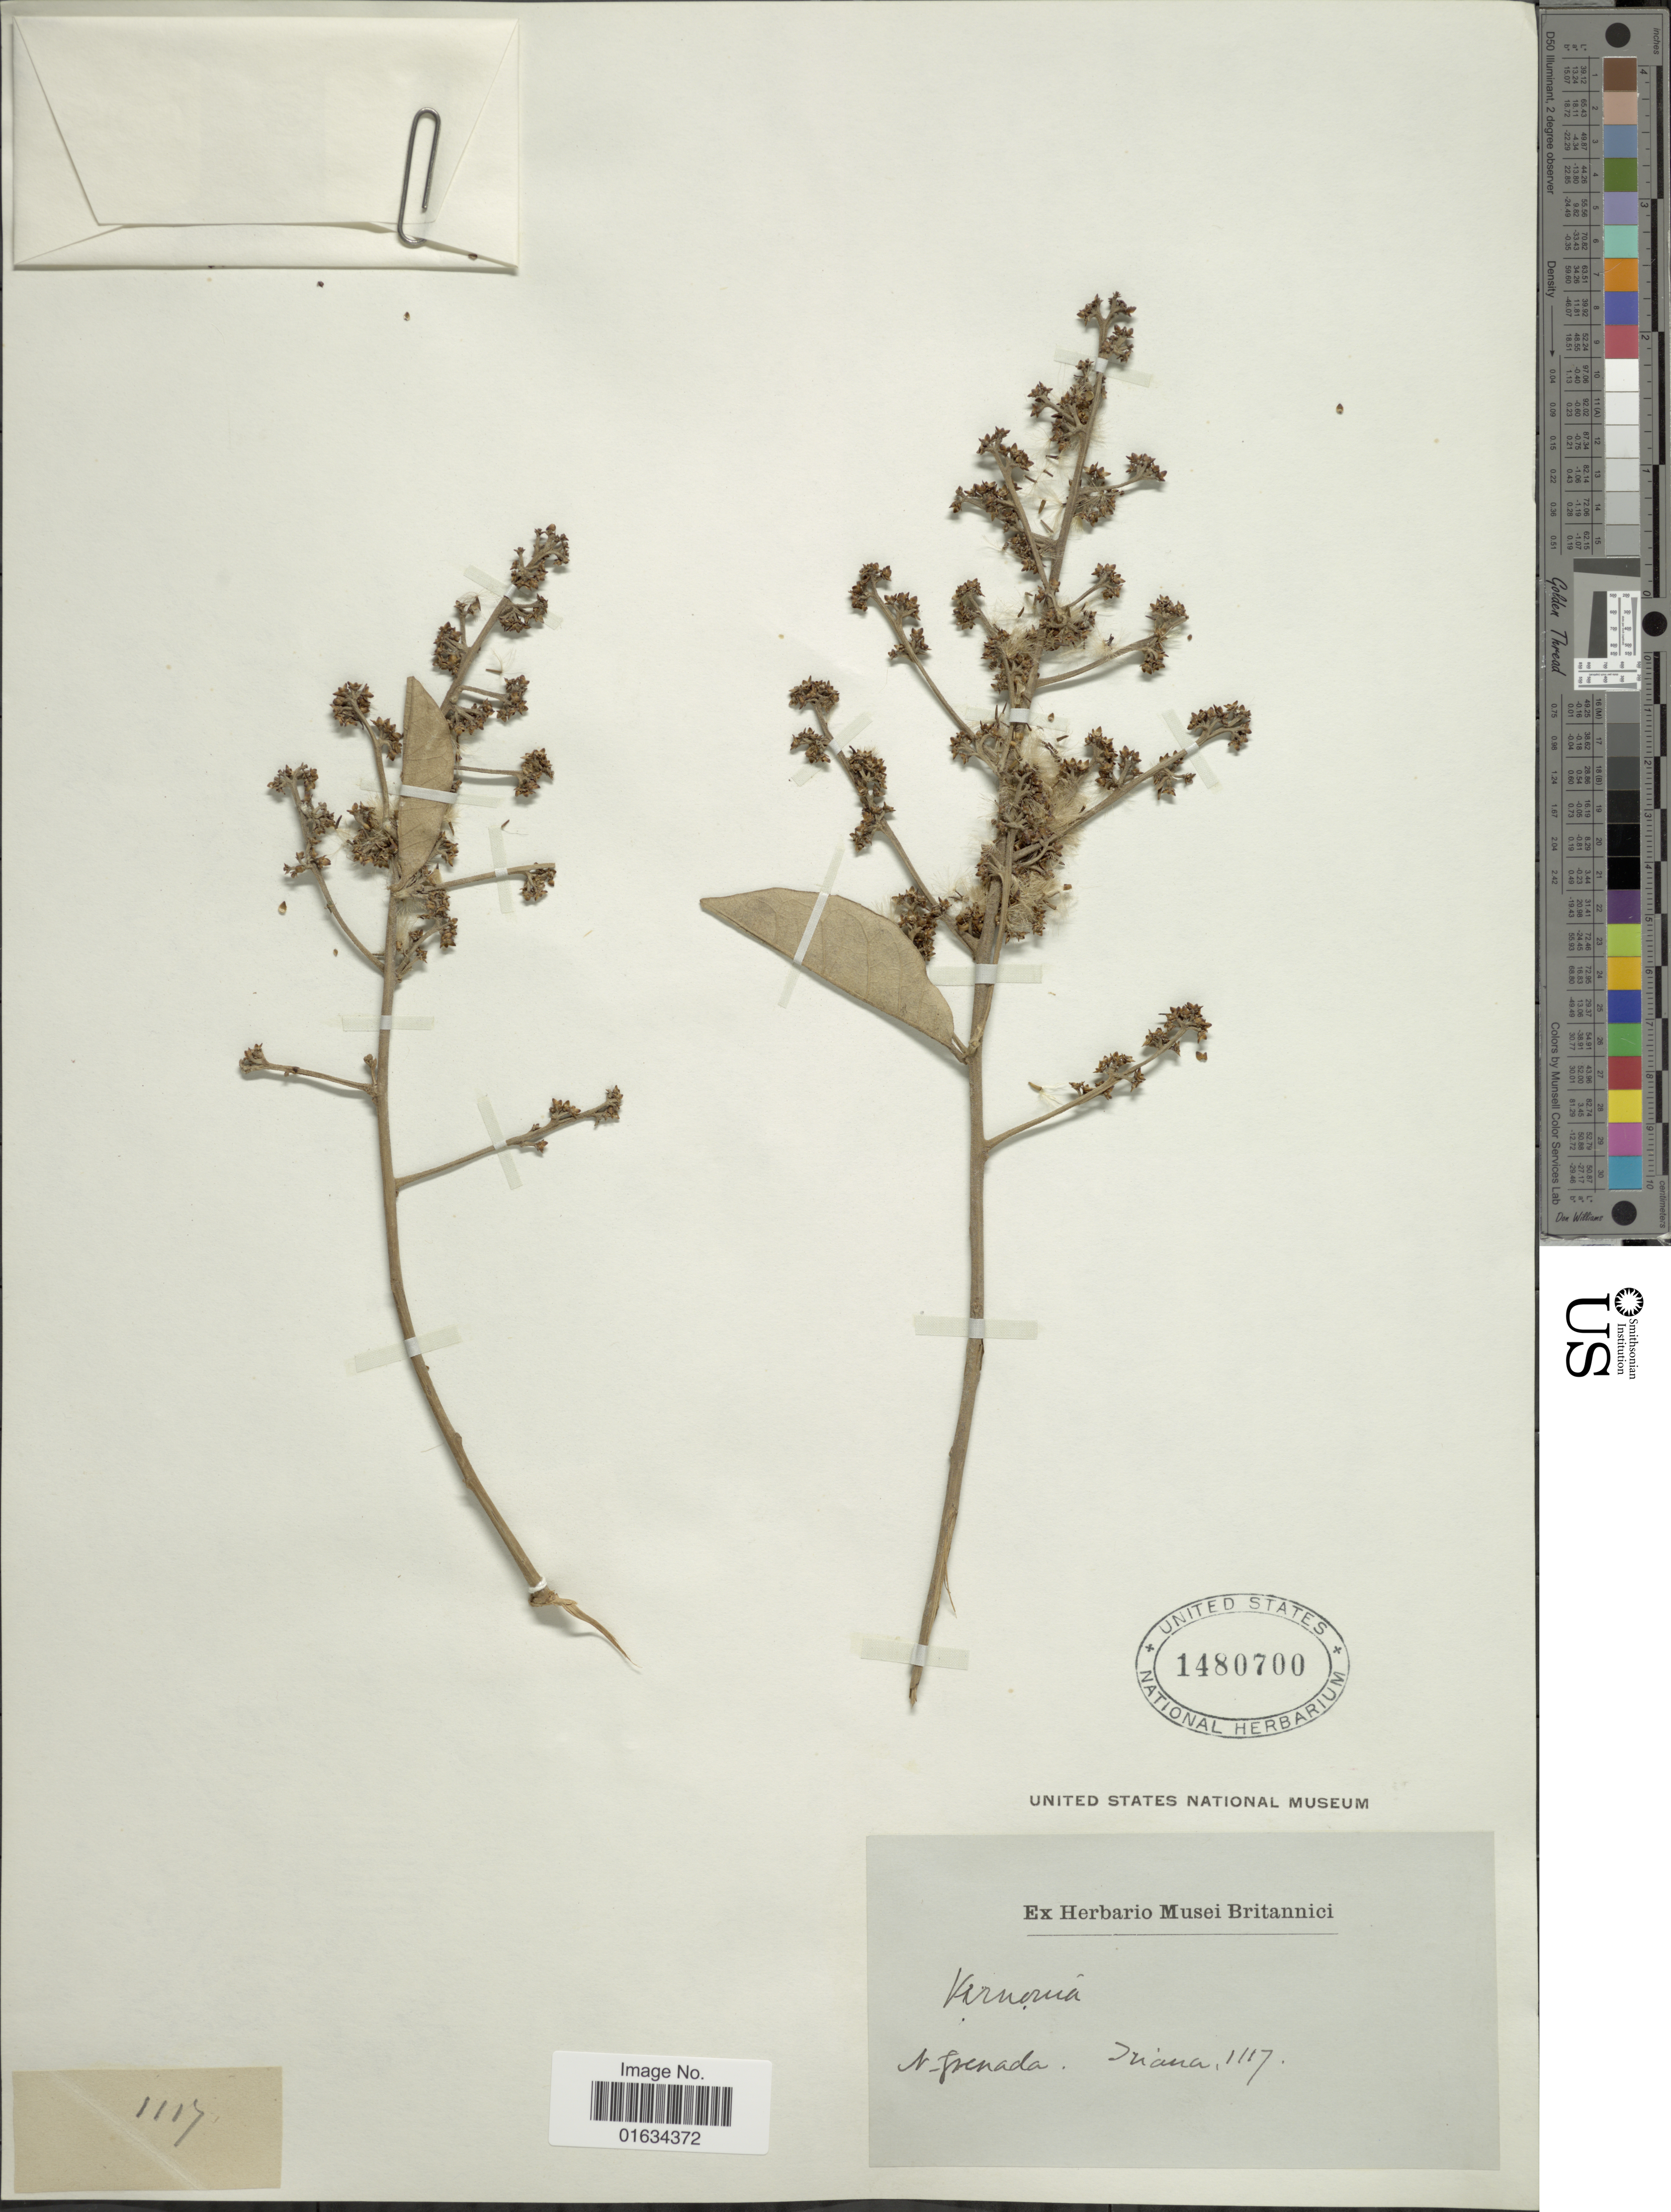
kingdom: Plantae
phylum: Tracheophyta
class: Magnoliopsida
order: Asterales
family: Asteraceae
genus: Piptocarpha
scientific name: Piptocarpha sp.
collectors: Iliana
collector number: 1117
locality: N Grenada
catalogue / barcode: US 1480700